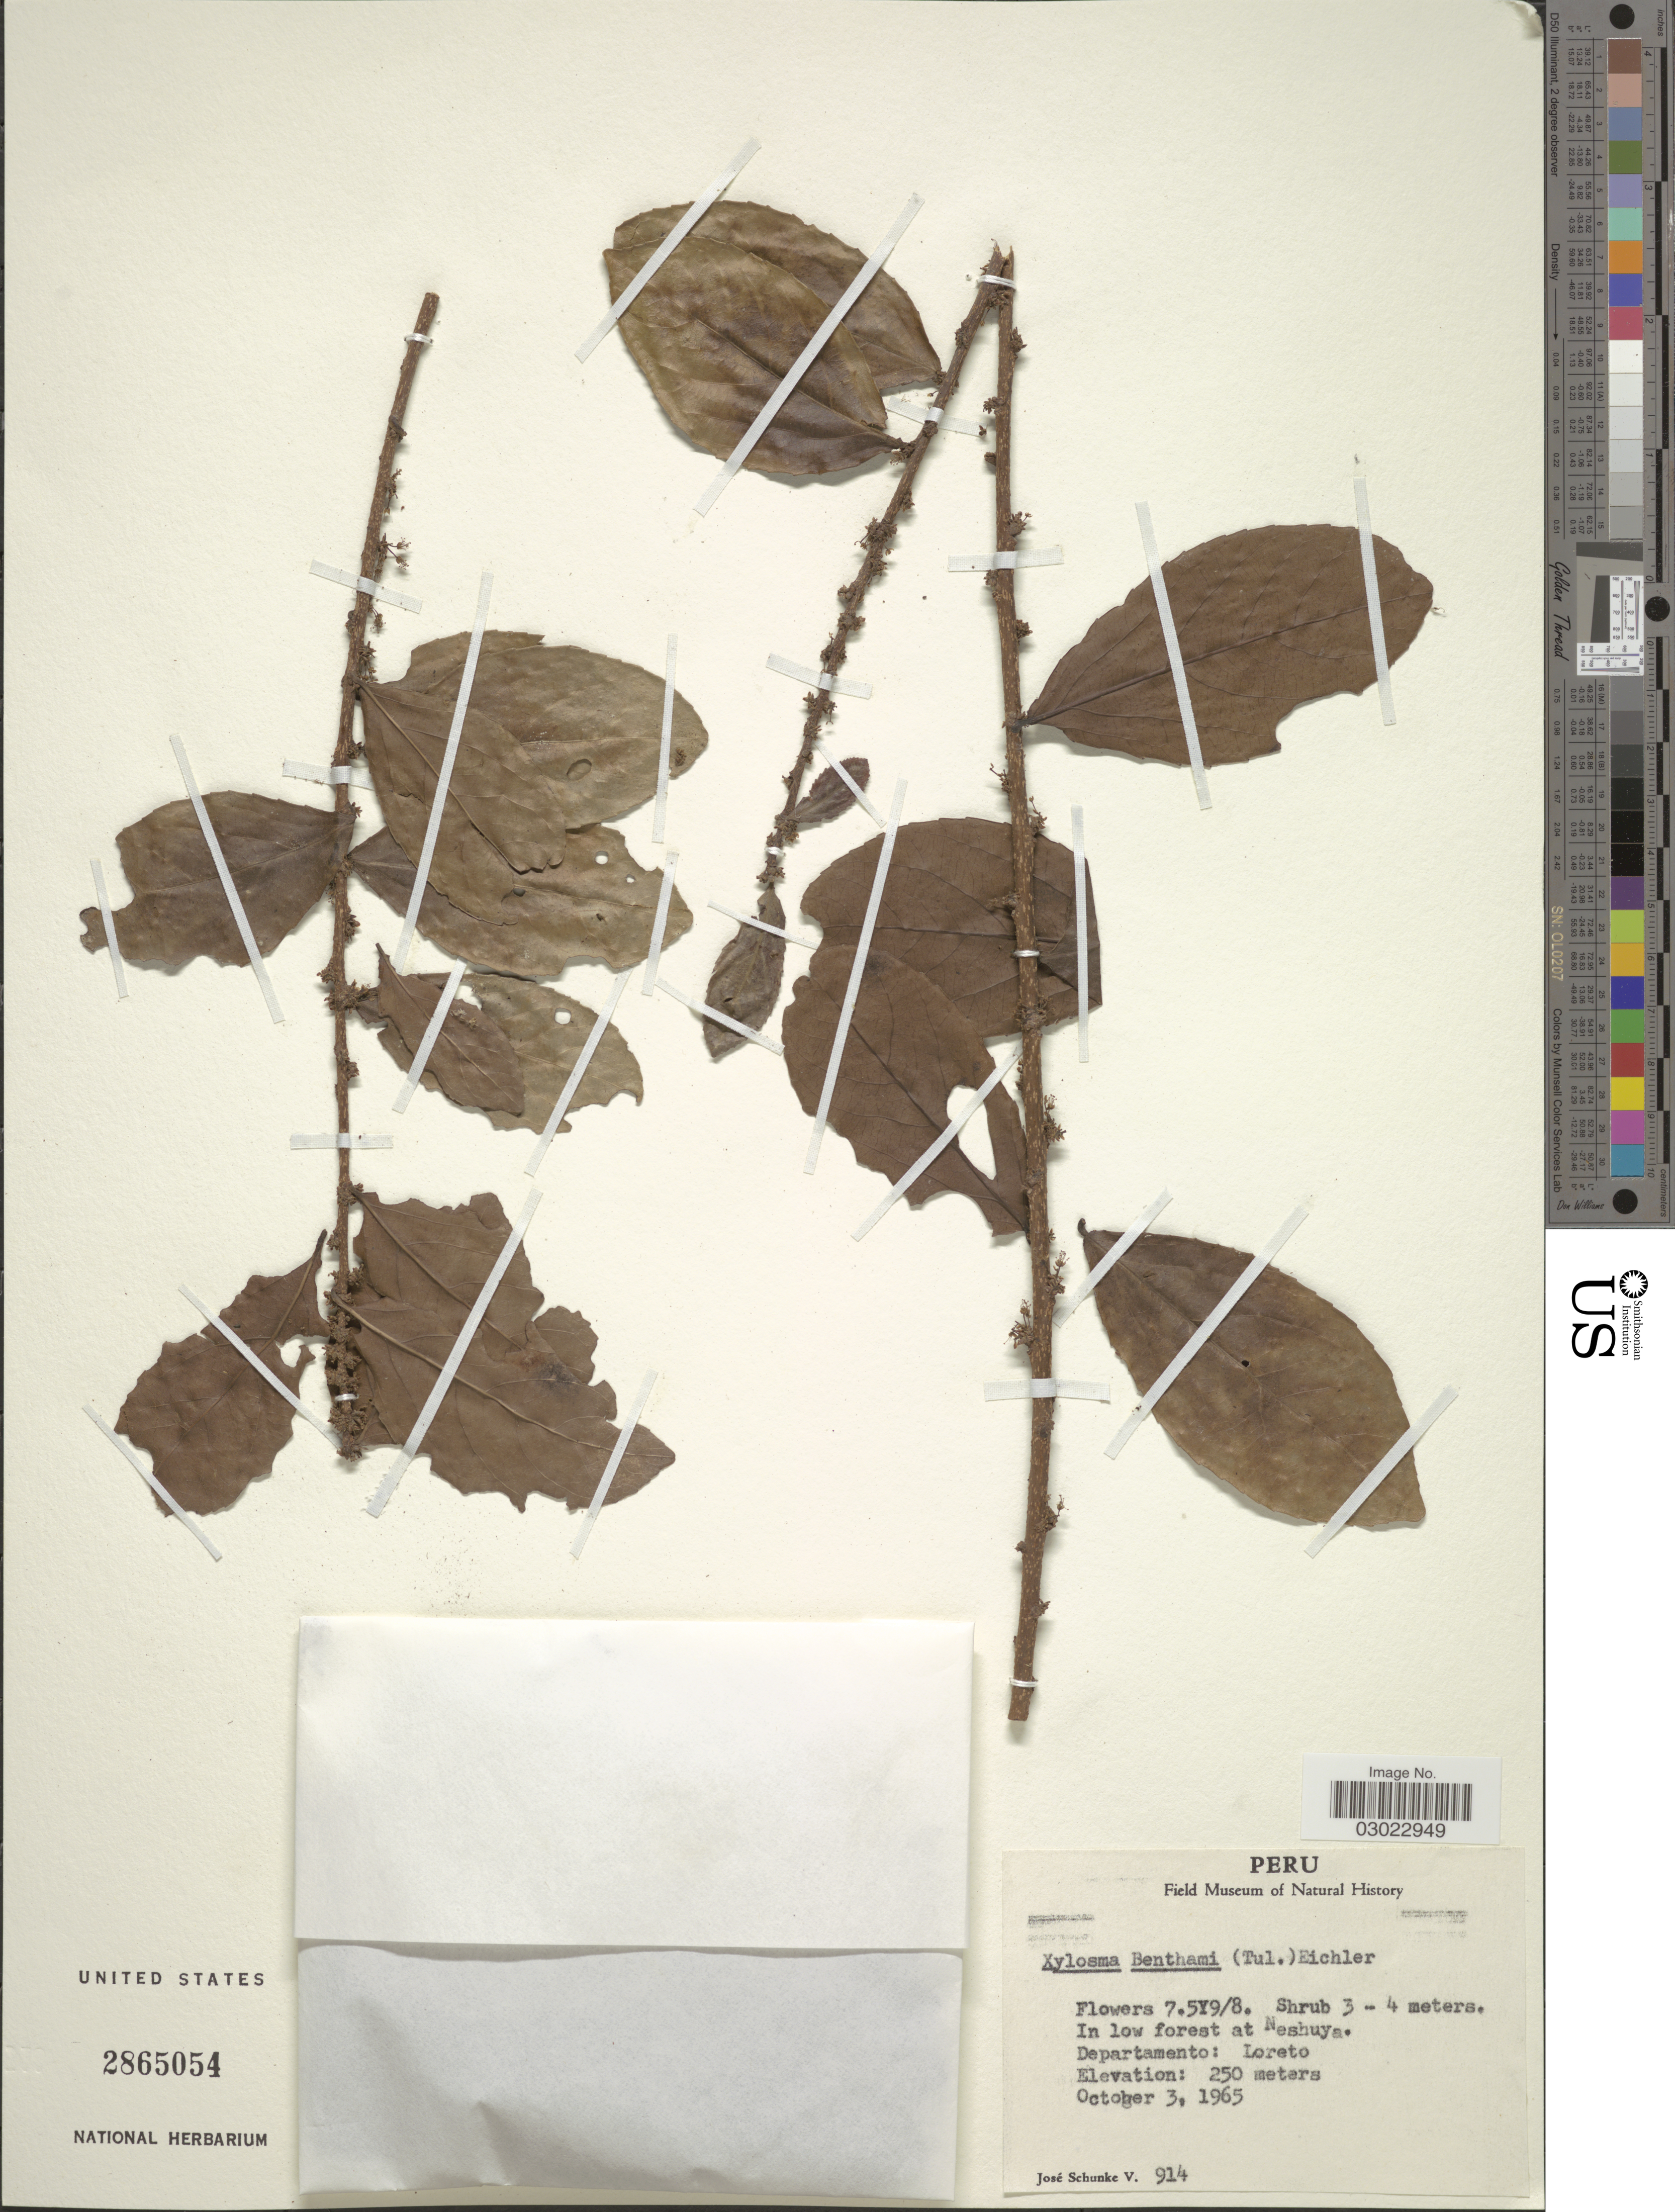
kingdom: Plantae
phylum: Tracheophyta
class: Magnoliopsida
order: Malpighiales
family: Salicaceae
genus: Xylosma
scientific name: Xylosma benthamii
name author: (Tul.) Triana & Planch.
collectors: J. Schunke Vigo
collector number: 914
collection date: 1965-10-03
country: Peru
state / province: Loreto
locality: In low forest at Neshuya. Departamento: Loreto.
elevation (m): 250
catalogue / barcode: US 2865054